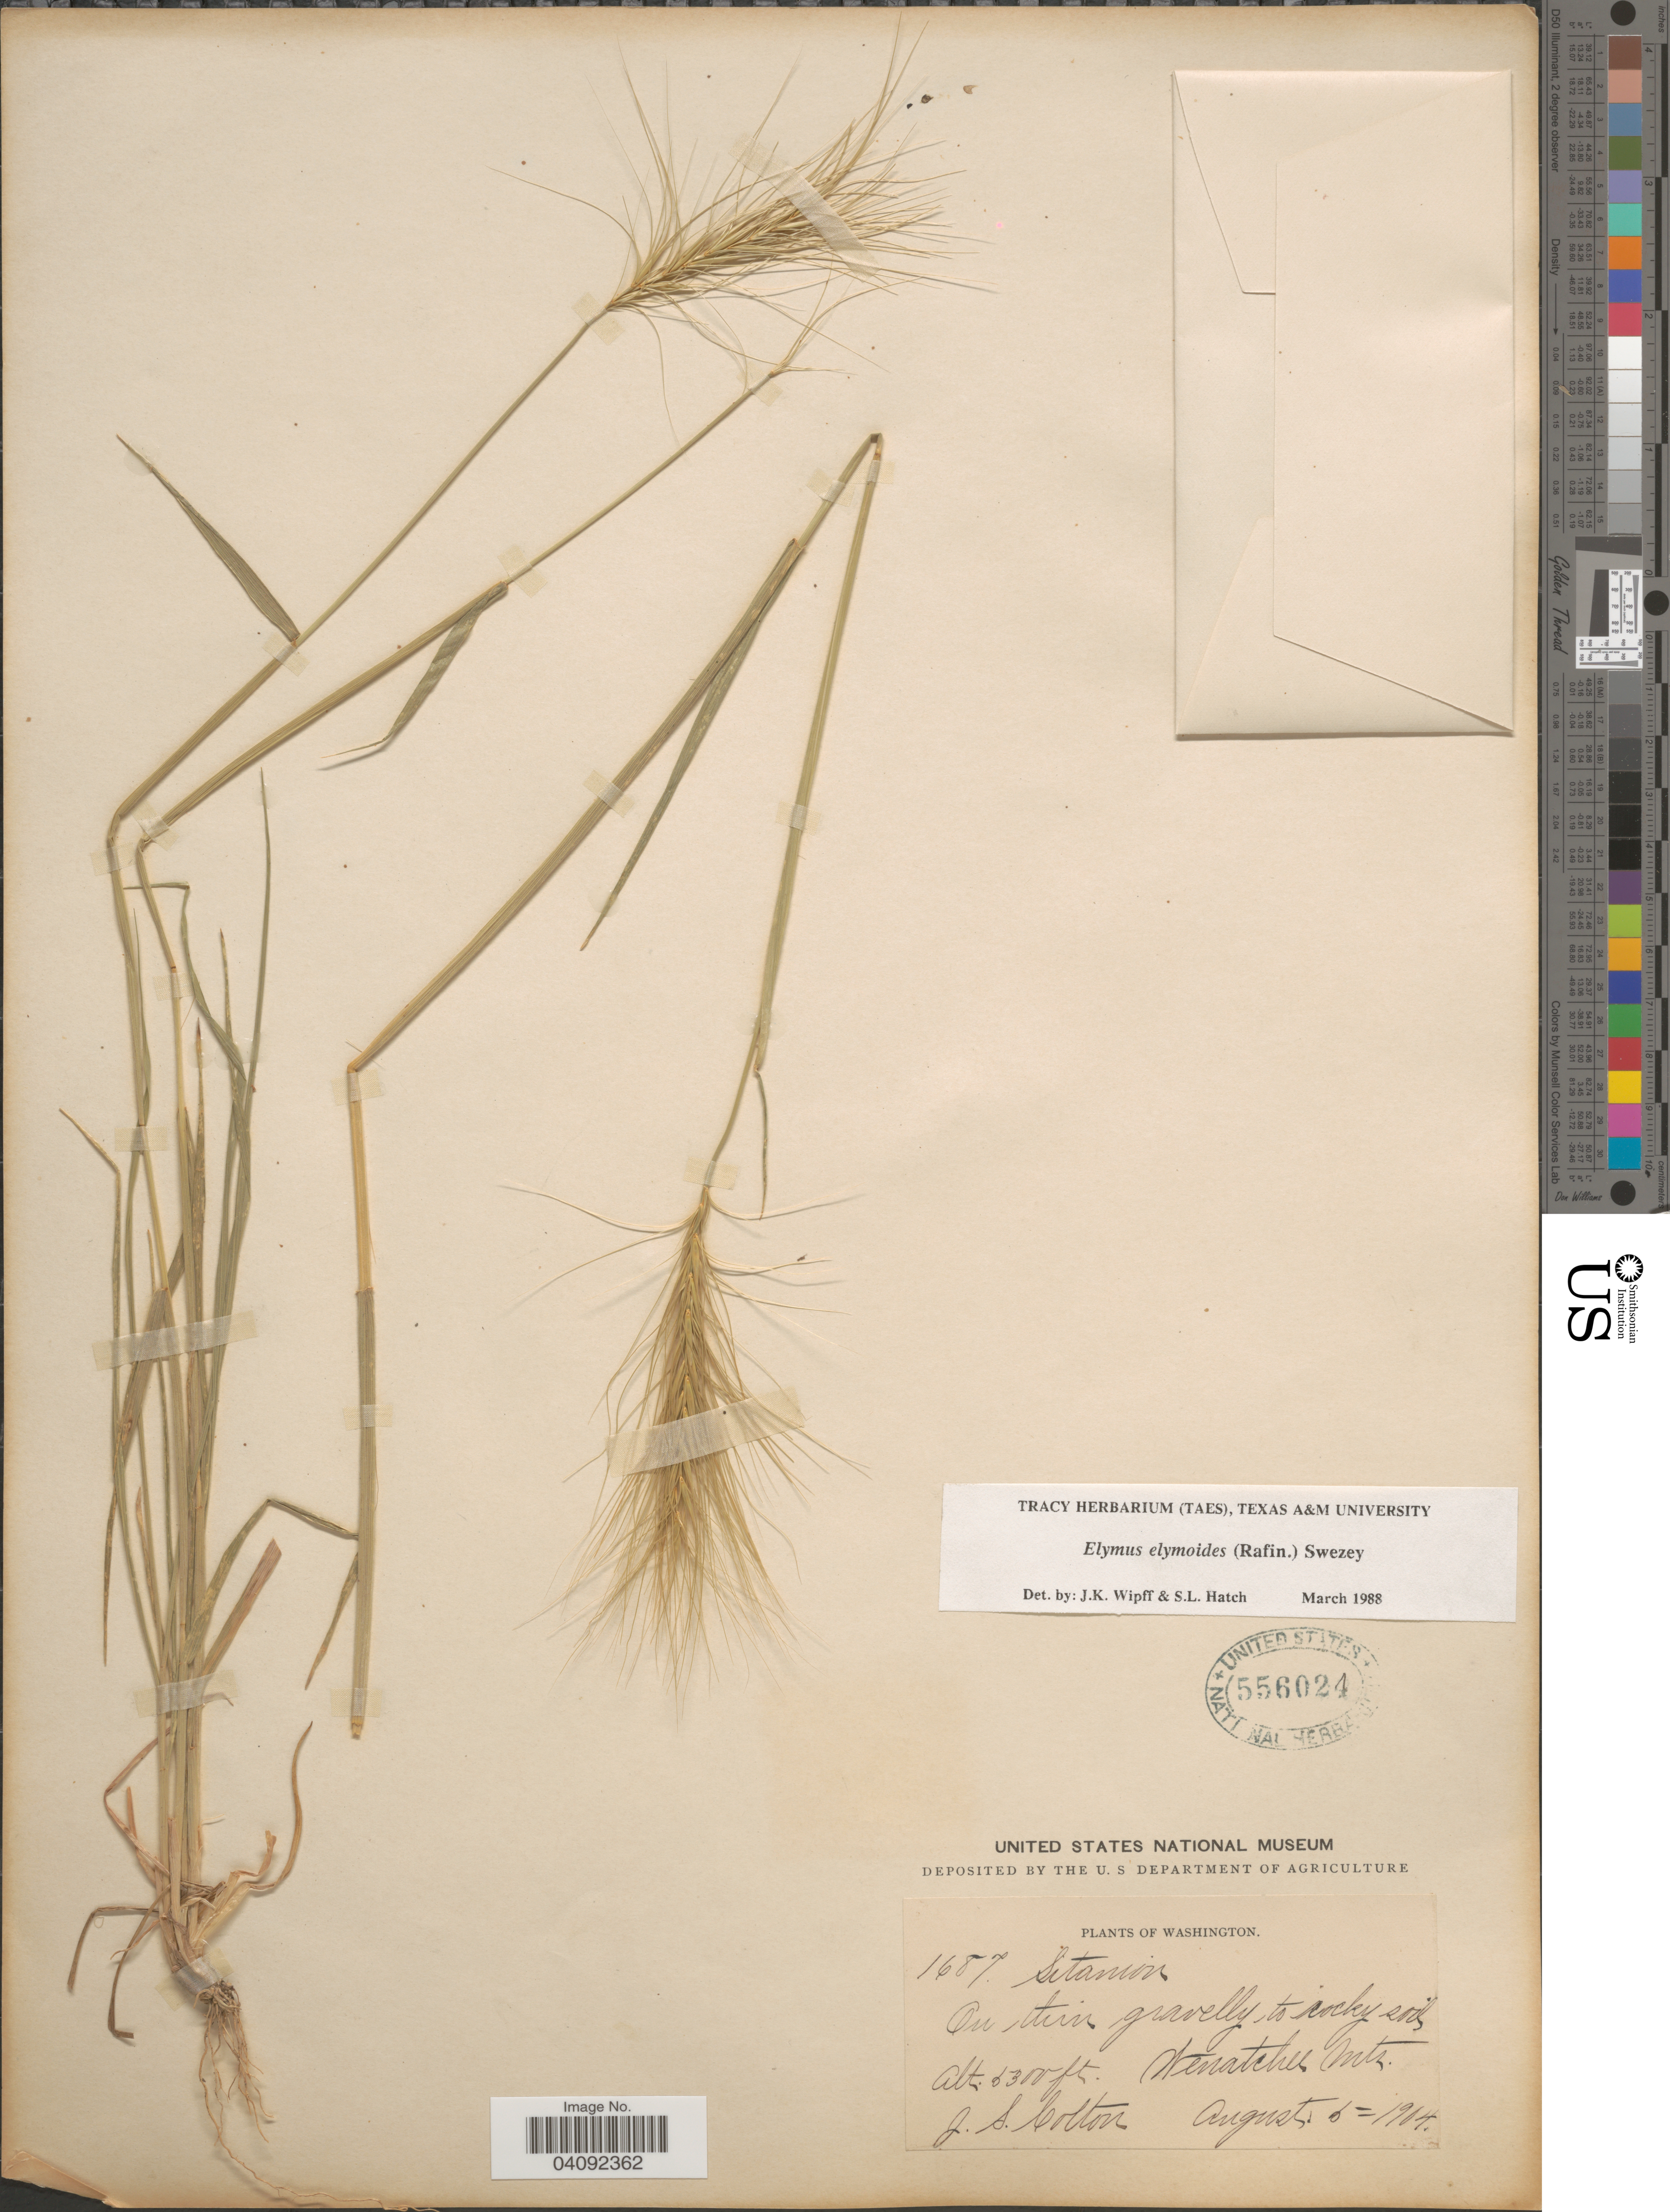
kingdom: Plantae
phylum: Tracheophyta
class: Liliopsida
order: Poales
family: Poaceae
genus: Elymus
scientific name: Elymus elymoides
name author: (Raf.) Swezey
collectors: J. S. Cotton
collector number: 1687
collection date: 1904-08-05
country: United States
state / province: Washington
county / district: Chelan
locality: On thin gravelly to rocky soil. Wenatchee Mts.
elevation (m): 1615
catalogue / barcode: US 556024